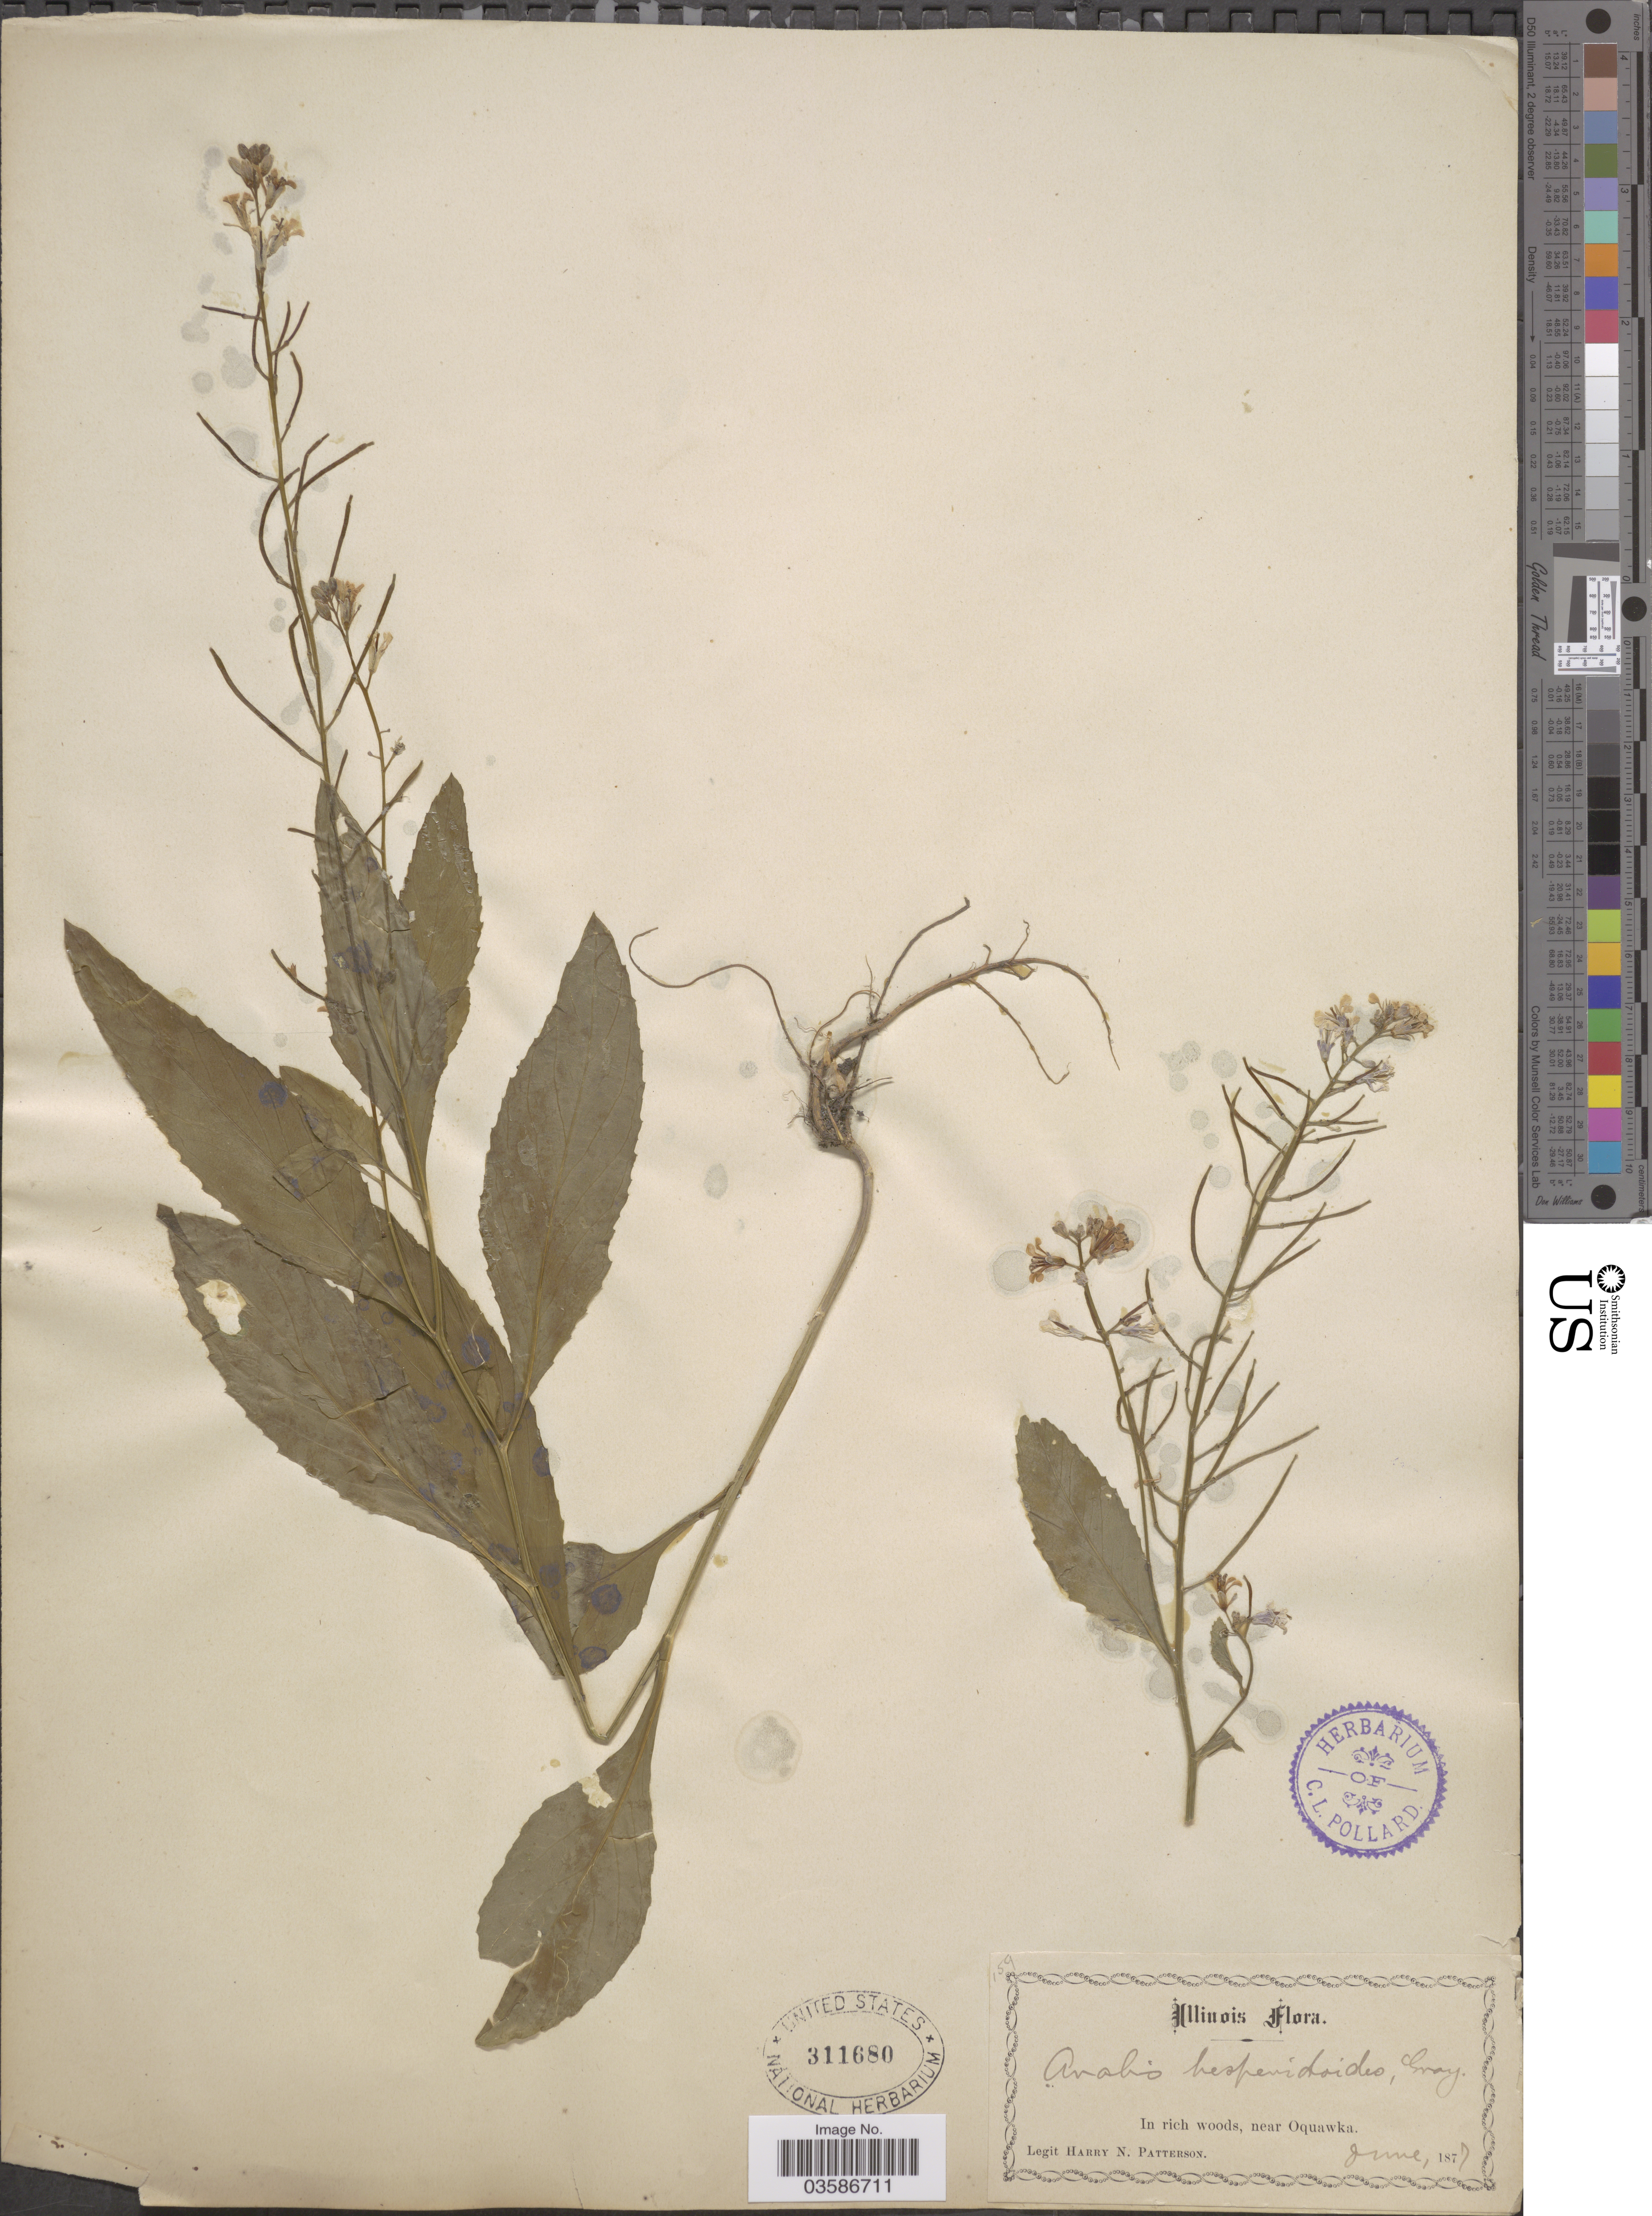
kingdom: Plantae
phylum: Tracheophyta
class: Magnoliopsida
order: Brassicales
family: Brassicaceae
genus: Iodanthus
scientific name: Iodanthus pinnatifidus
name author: (Michx.) Steud.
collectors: H. N. Patterson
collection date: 1877-06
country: United States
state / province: Illinois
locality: Near Oquawka.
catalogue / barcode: US 311680